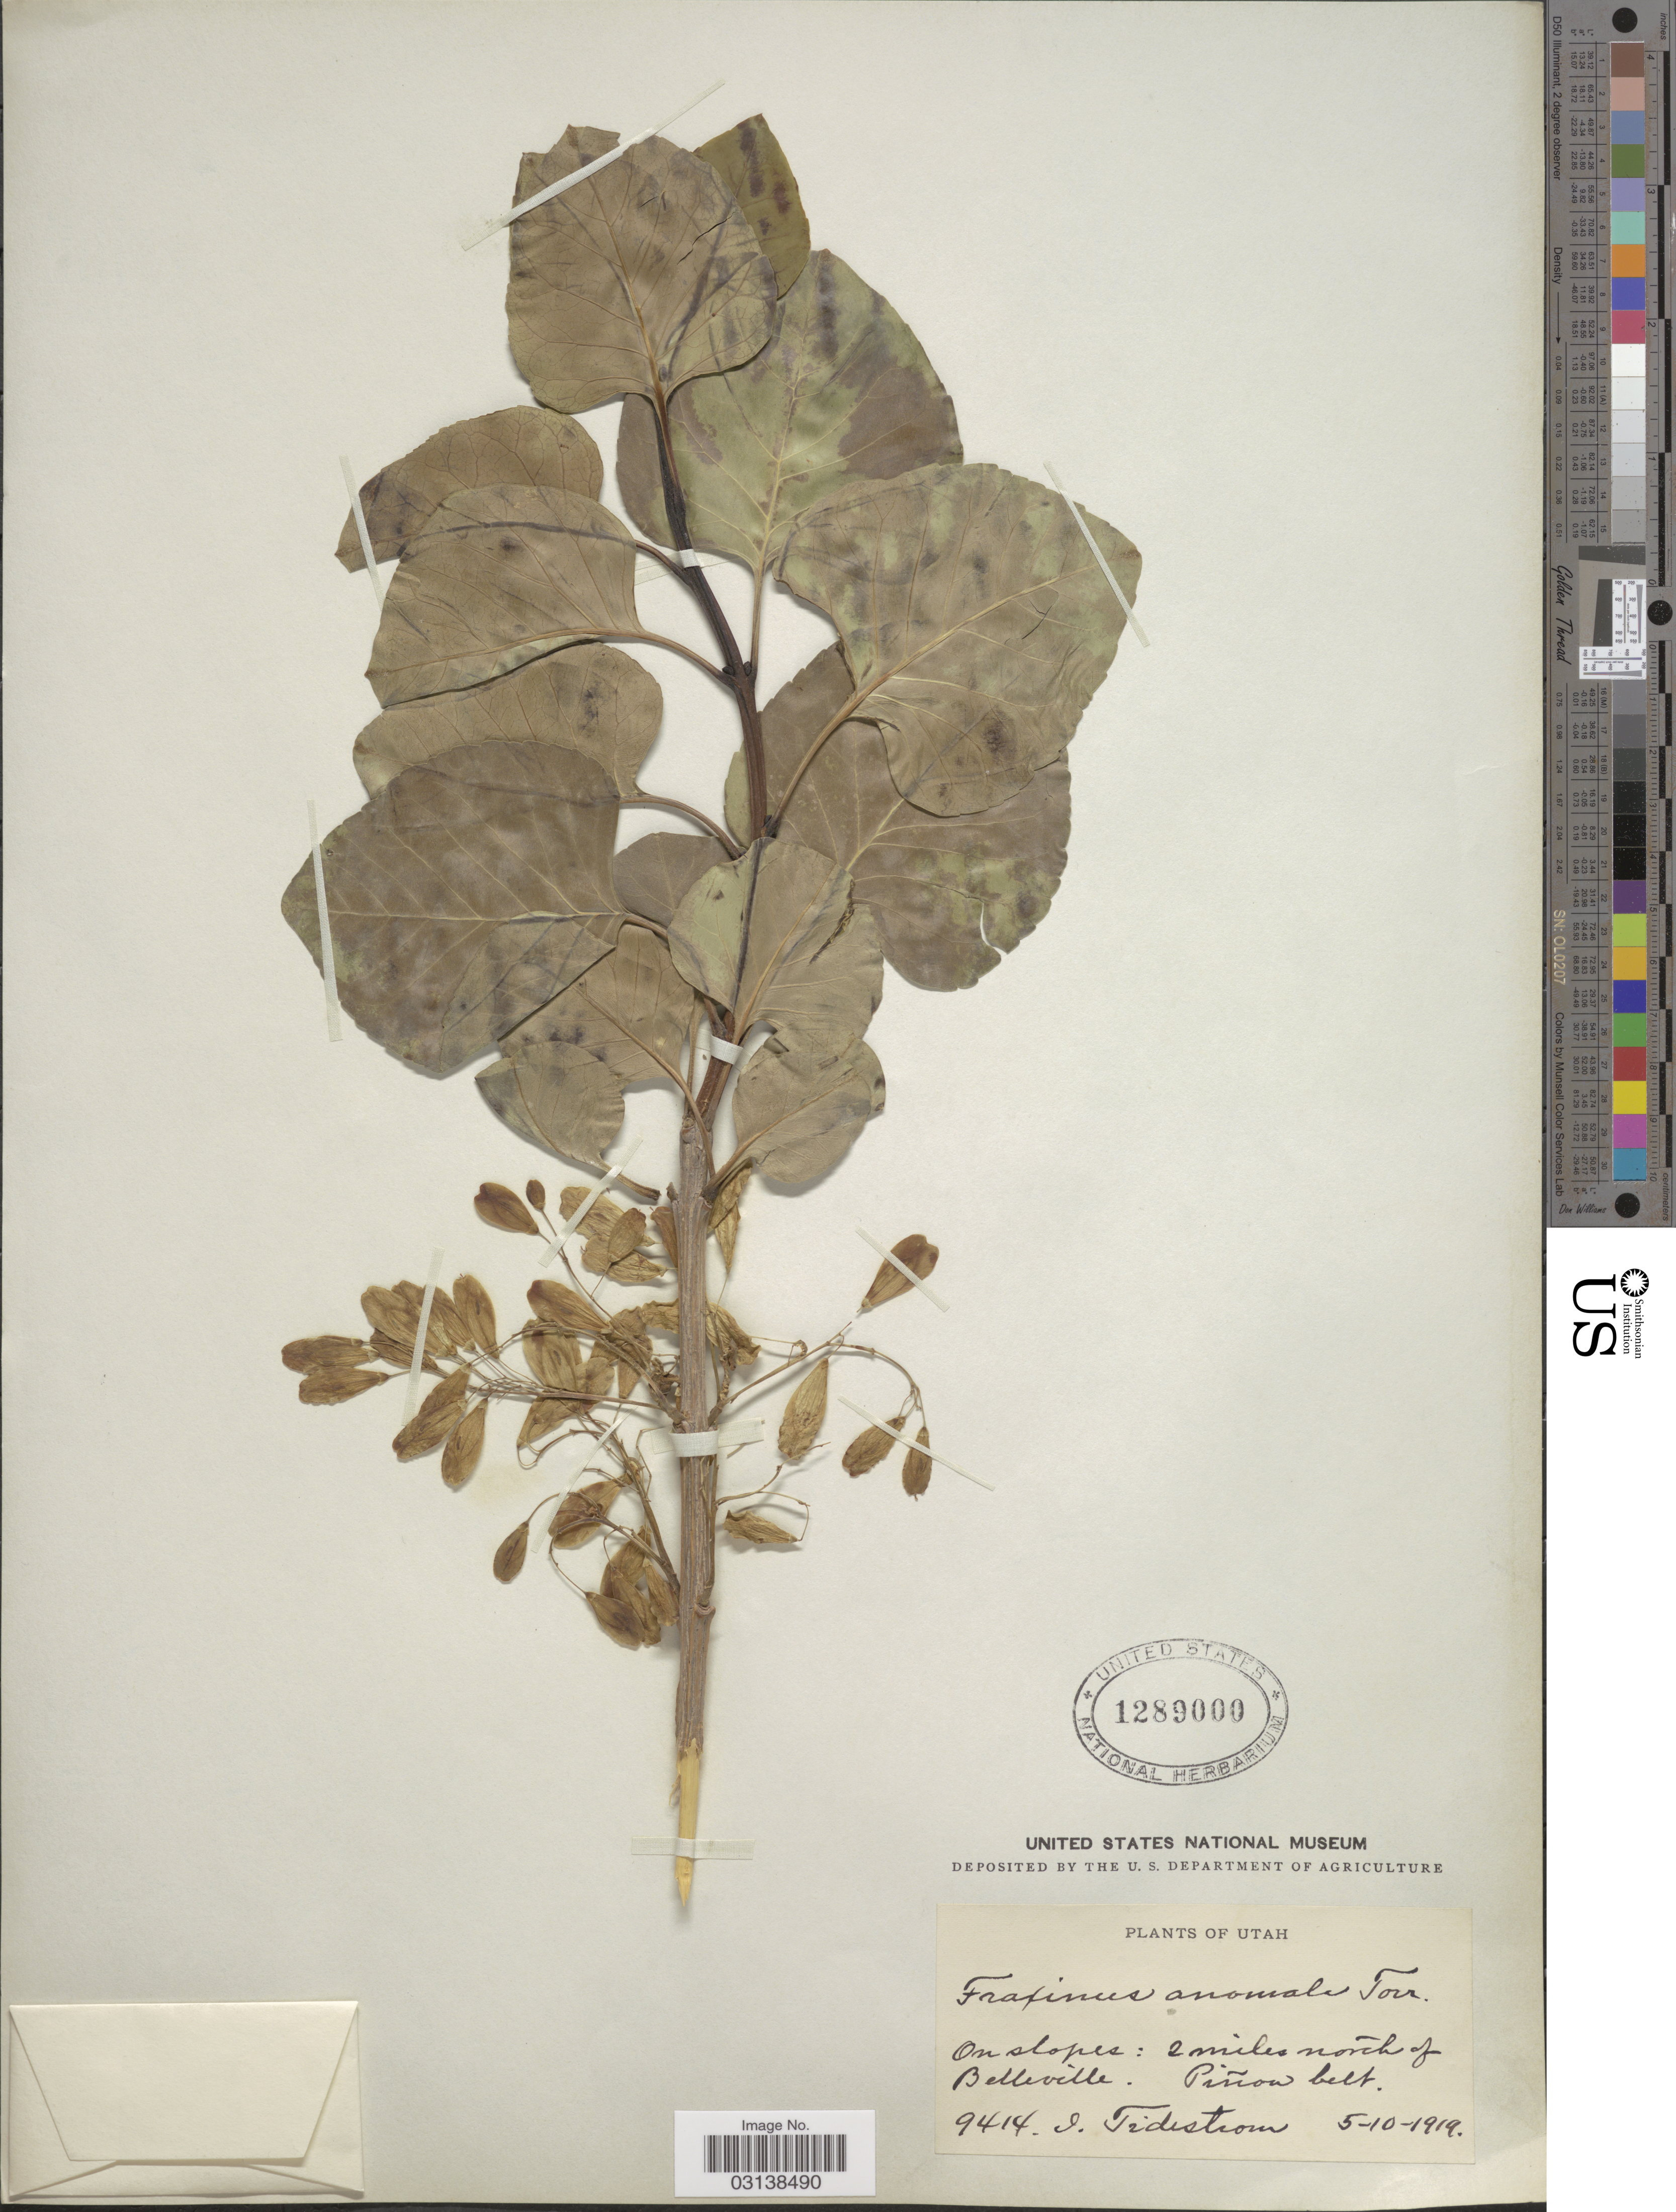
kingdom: Plantae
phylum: Tracheophyta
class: Magnoliopsida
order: Lamiales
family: Oleaceae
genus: Fraxinus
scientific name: Fraxinus anomala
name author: Torr. ex S. Watson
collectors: I. F. Tidestrom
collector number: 9414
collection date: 1919-05-10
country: United States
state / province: Utah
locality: On slopes: 2 miles north of Belleville. Piñon belt.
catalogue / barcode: US 1289000